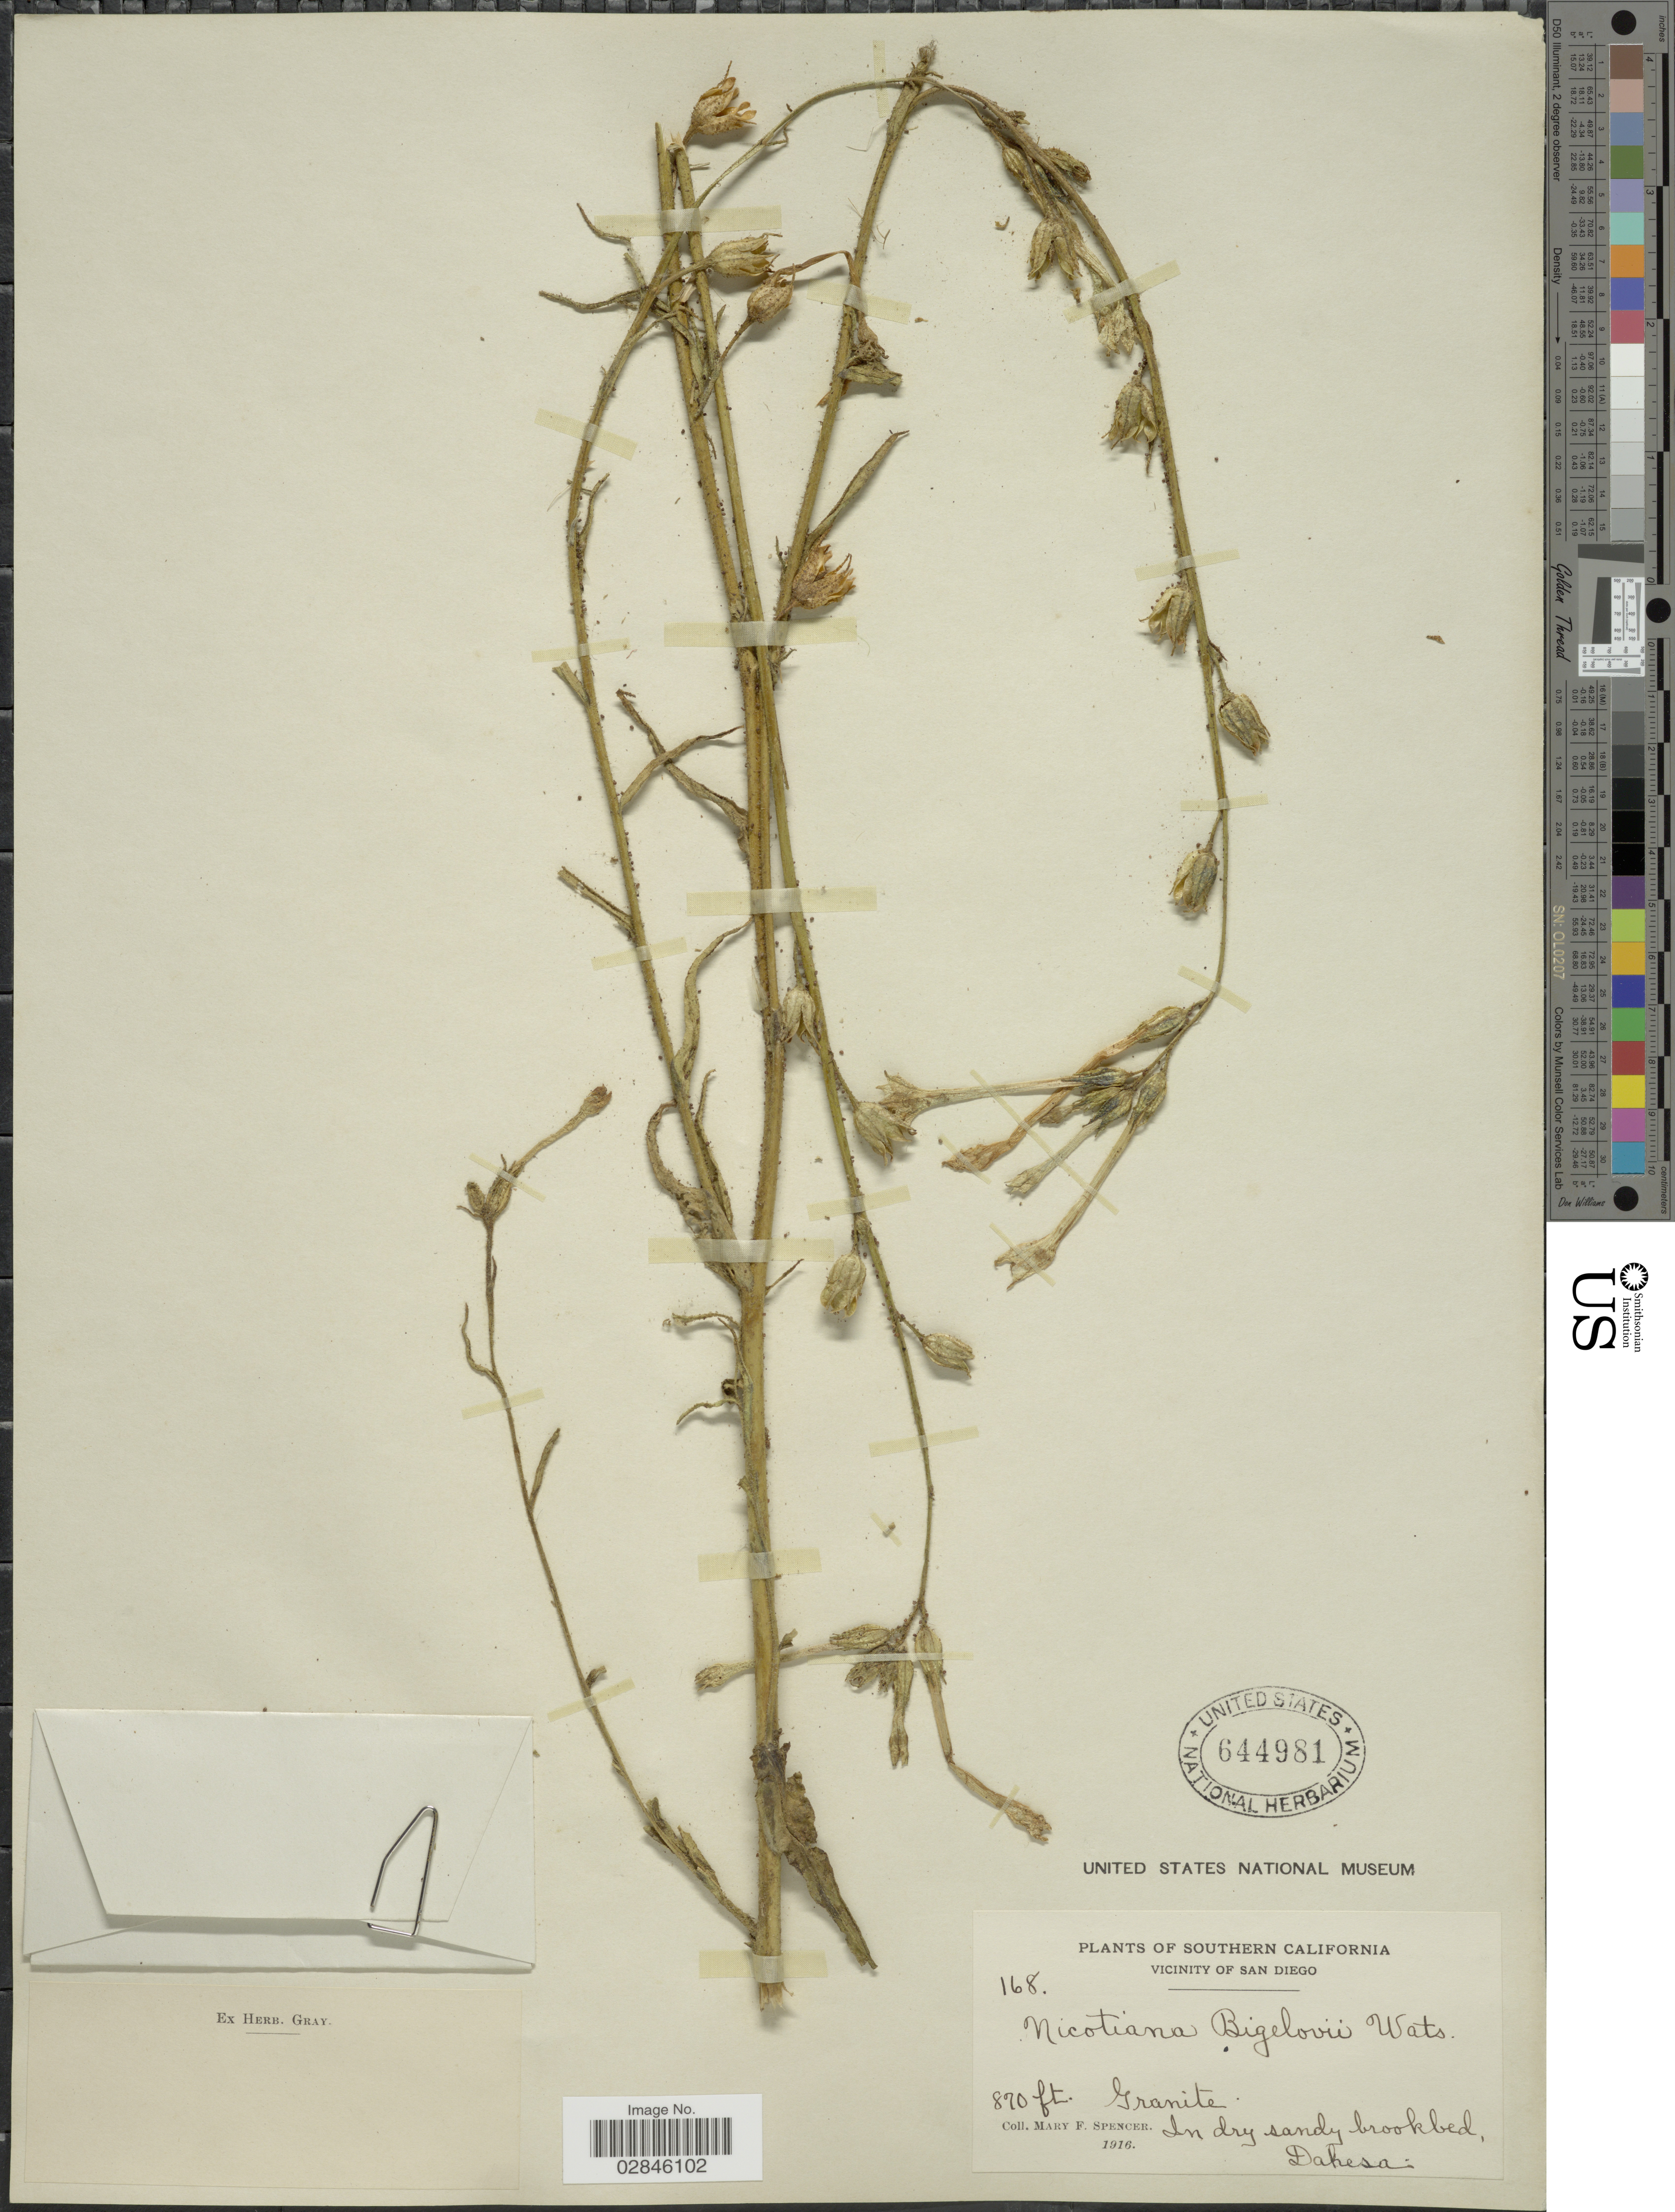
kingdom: Plantae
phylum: Tracheophyta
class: Magnoliopsida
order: Solanales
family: Solanaceae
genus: Nicotiana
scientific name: Nicotiana bigelovii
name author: S. Watson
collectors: M. Spencer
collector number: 168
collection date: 1916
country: United States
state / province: California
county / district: San Diego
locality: Southern California. Vicinity of San Diego. Dahesa.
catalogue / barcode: US 644981